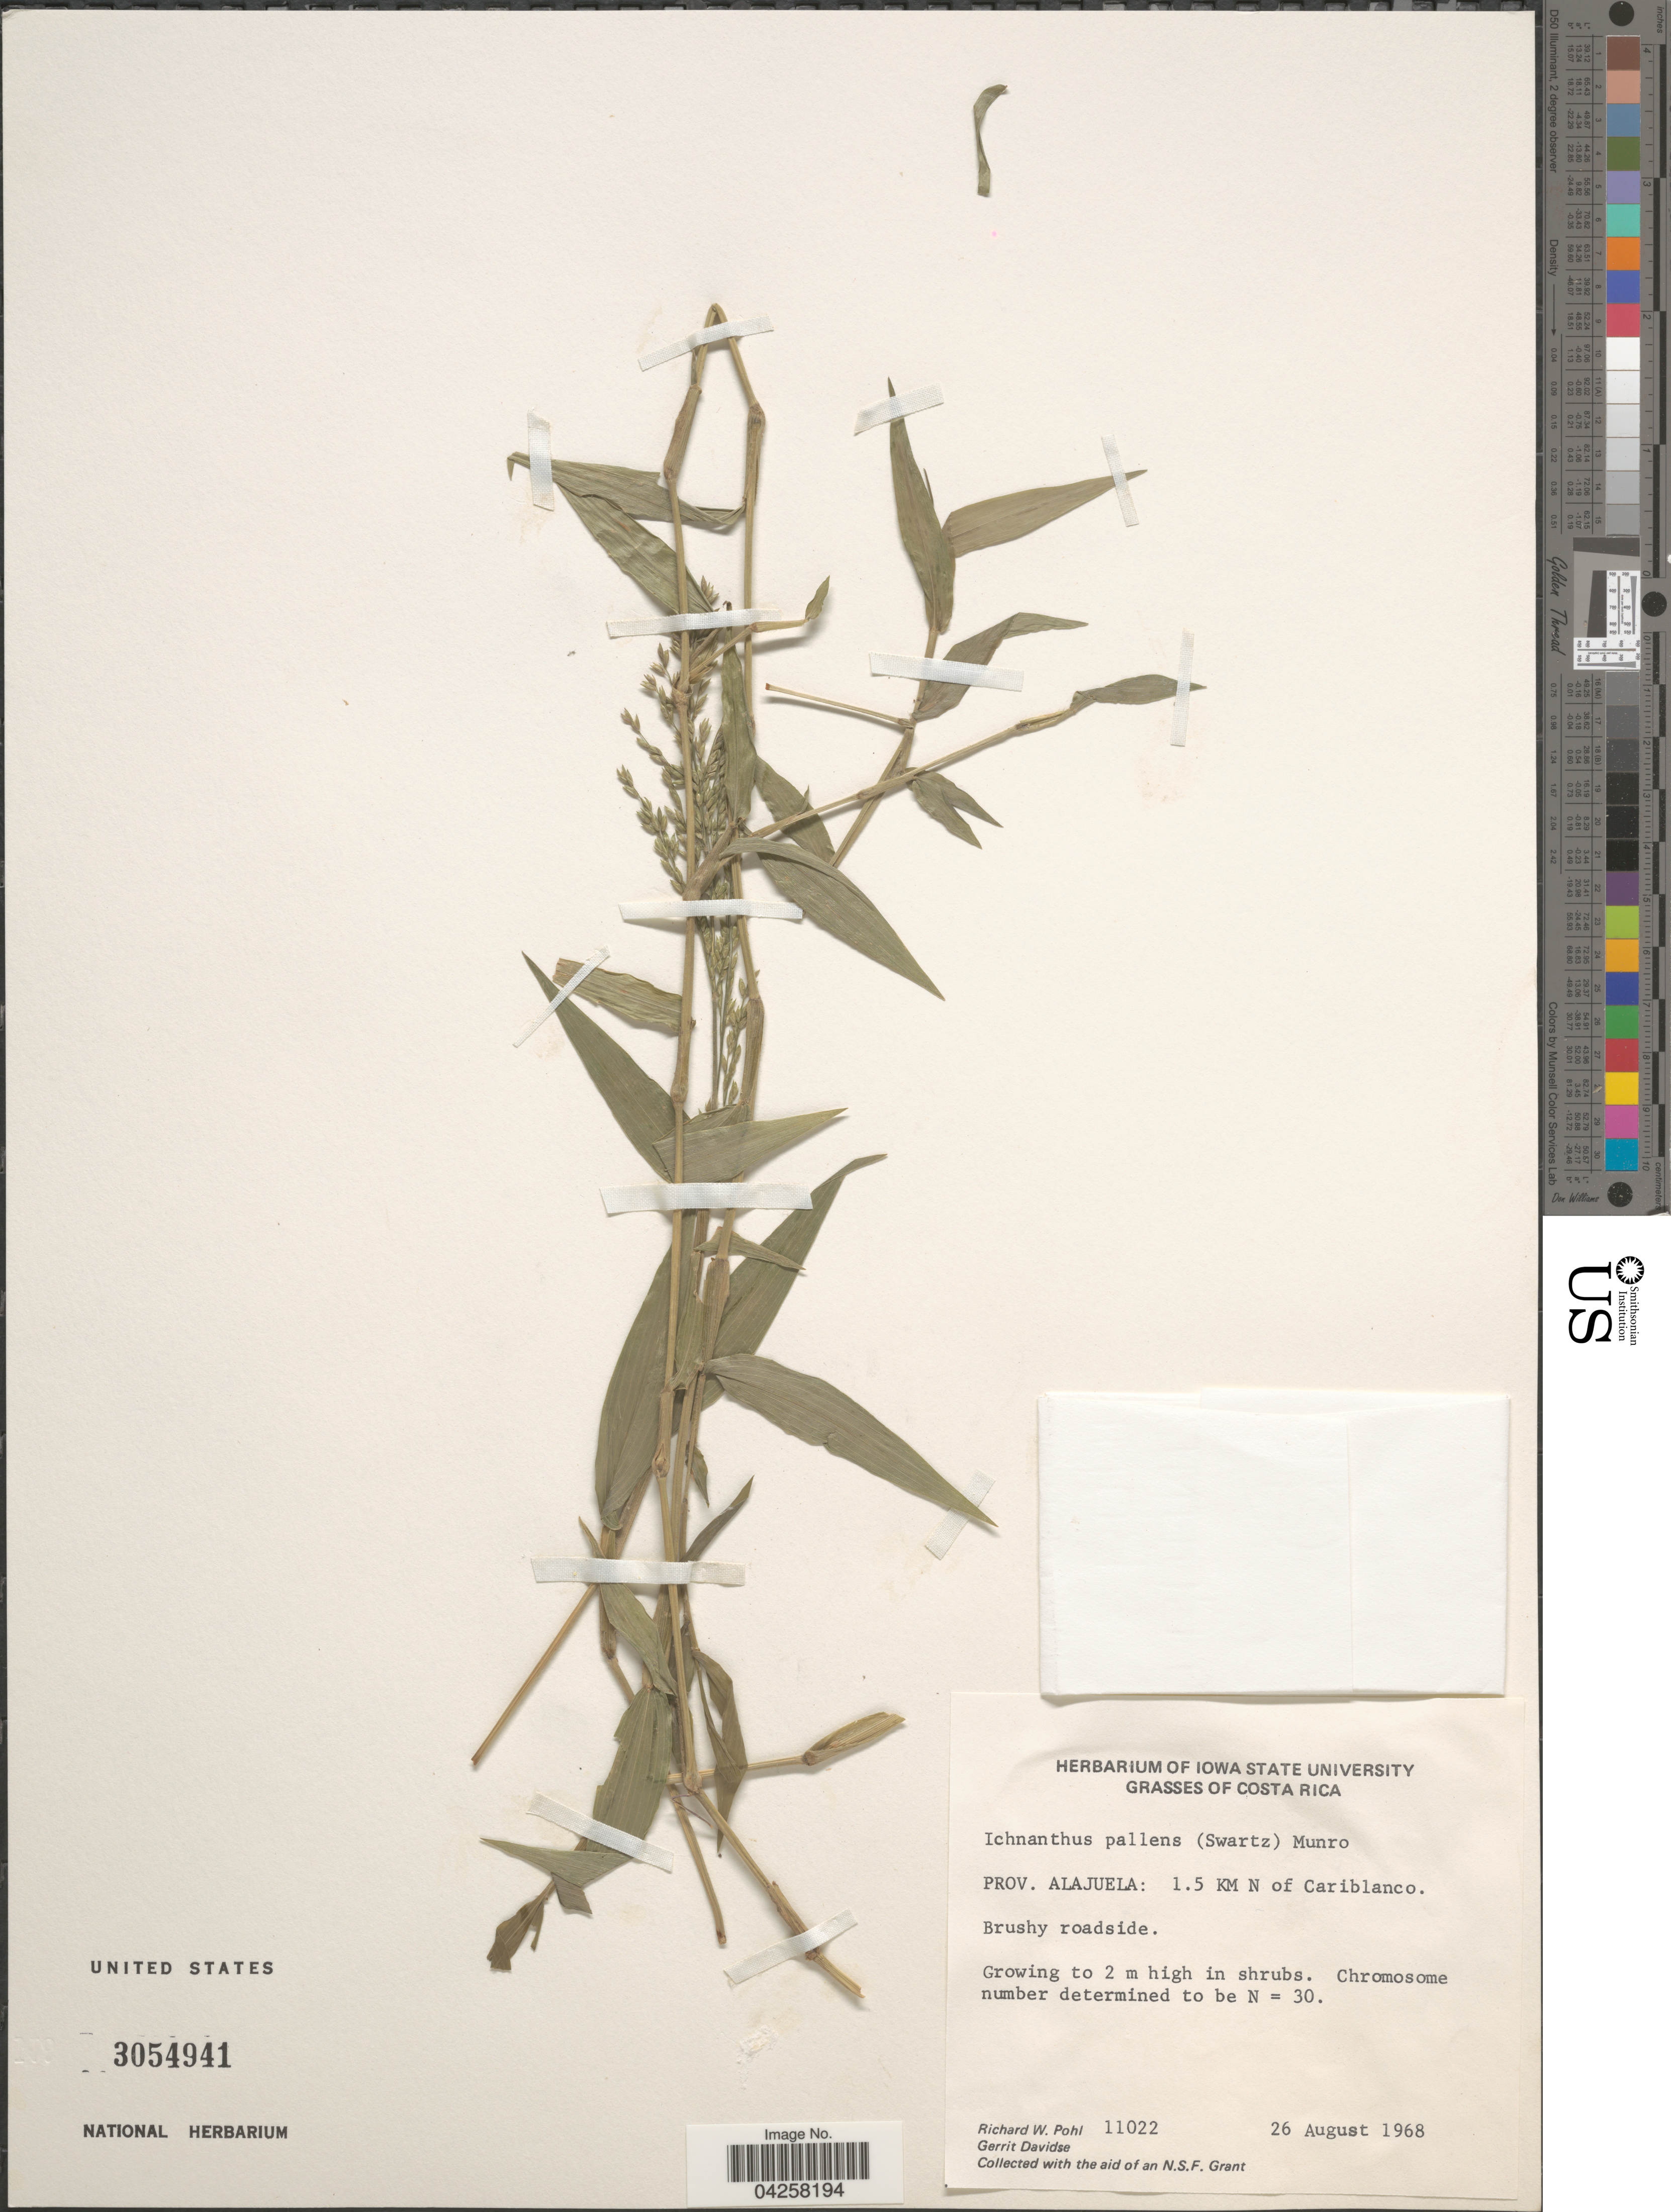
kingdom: Plantae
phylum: Tracheophyta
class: Liliopsida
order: Poales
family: Poaceae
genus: Ichnanthus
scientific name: Ichnanthus pallens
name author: (Sw.) Munro ex Benth.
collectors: R. W. Pohl & G. Davidse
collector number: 11022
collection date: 1968-08-26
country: Costa Rica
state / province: Alajuela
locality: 1.5 KM N of Cariblanco.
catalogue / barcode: US 3054941